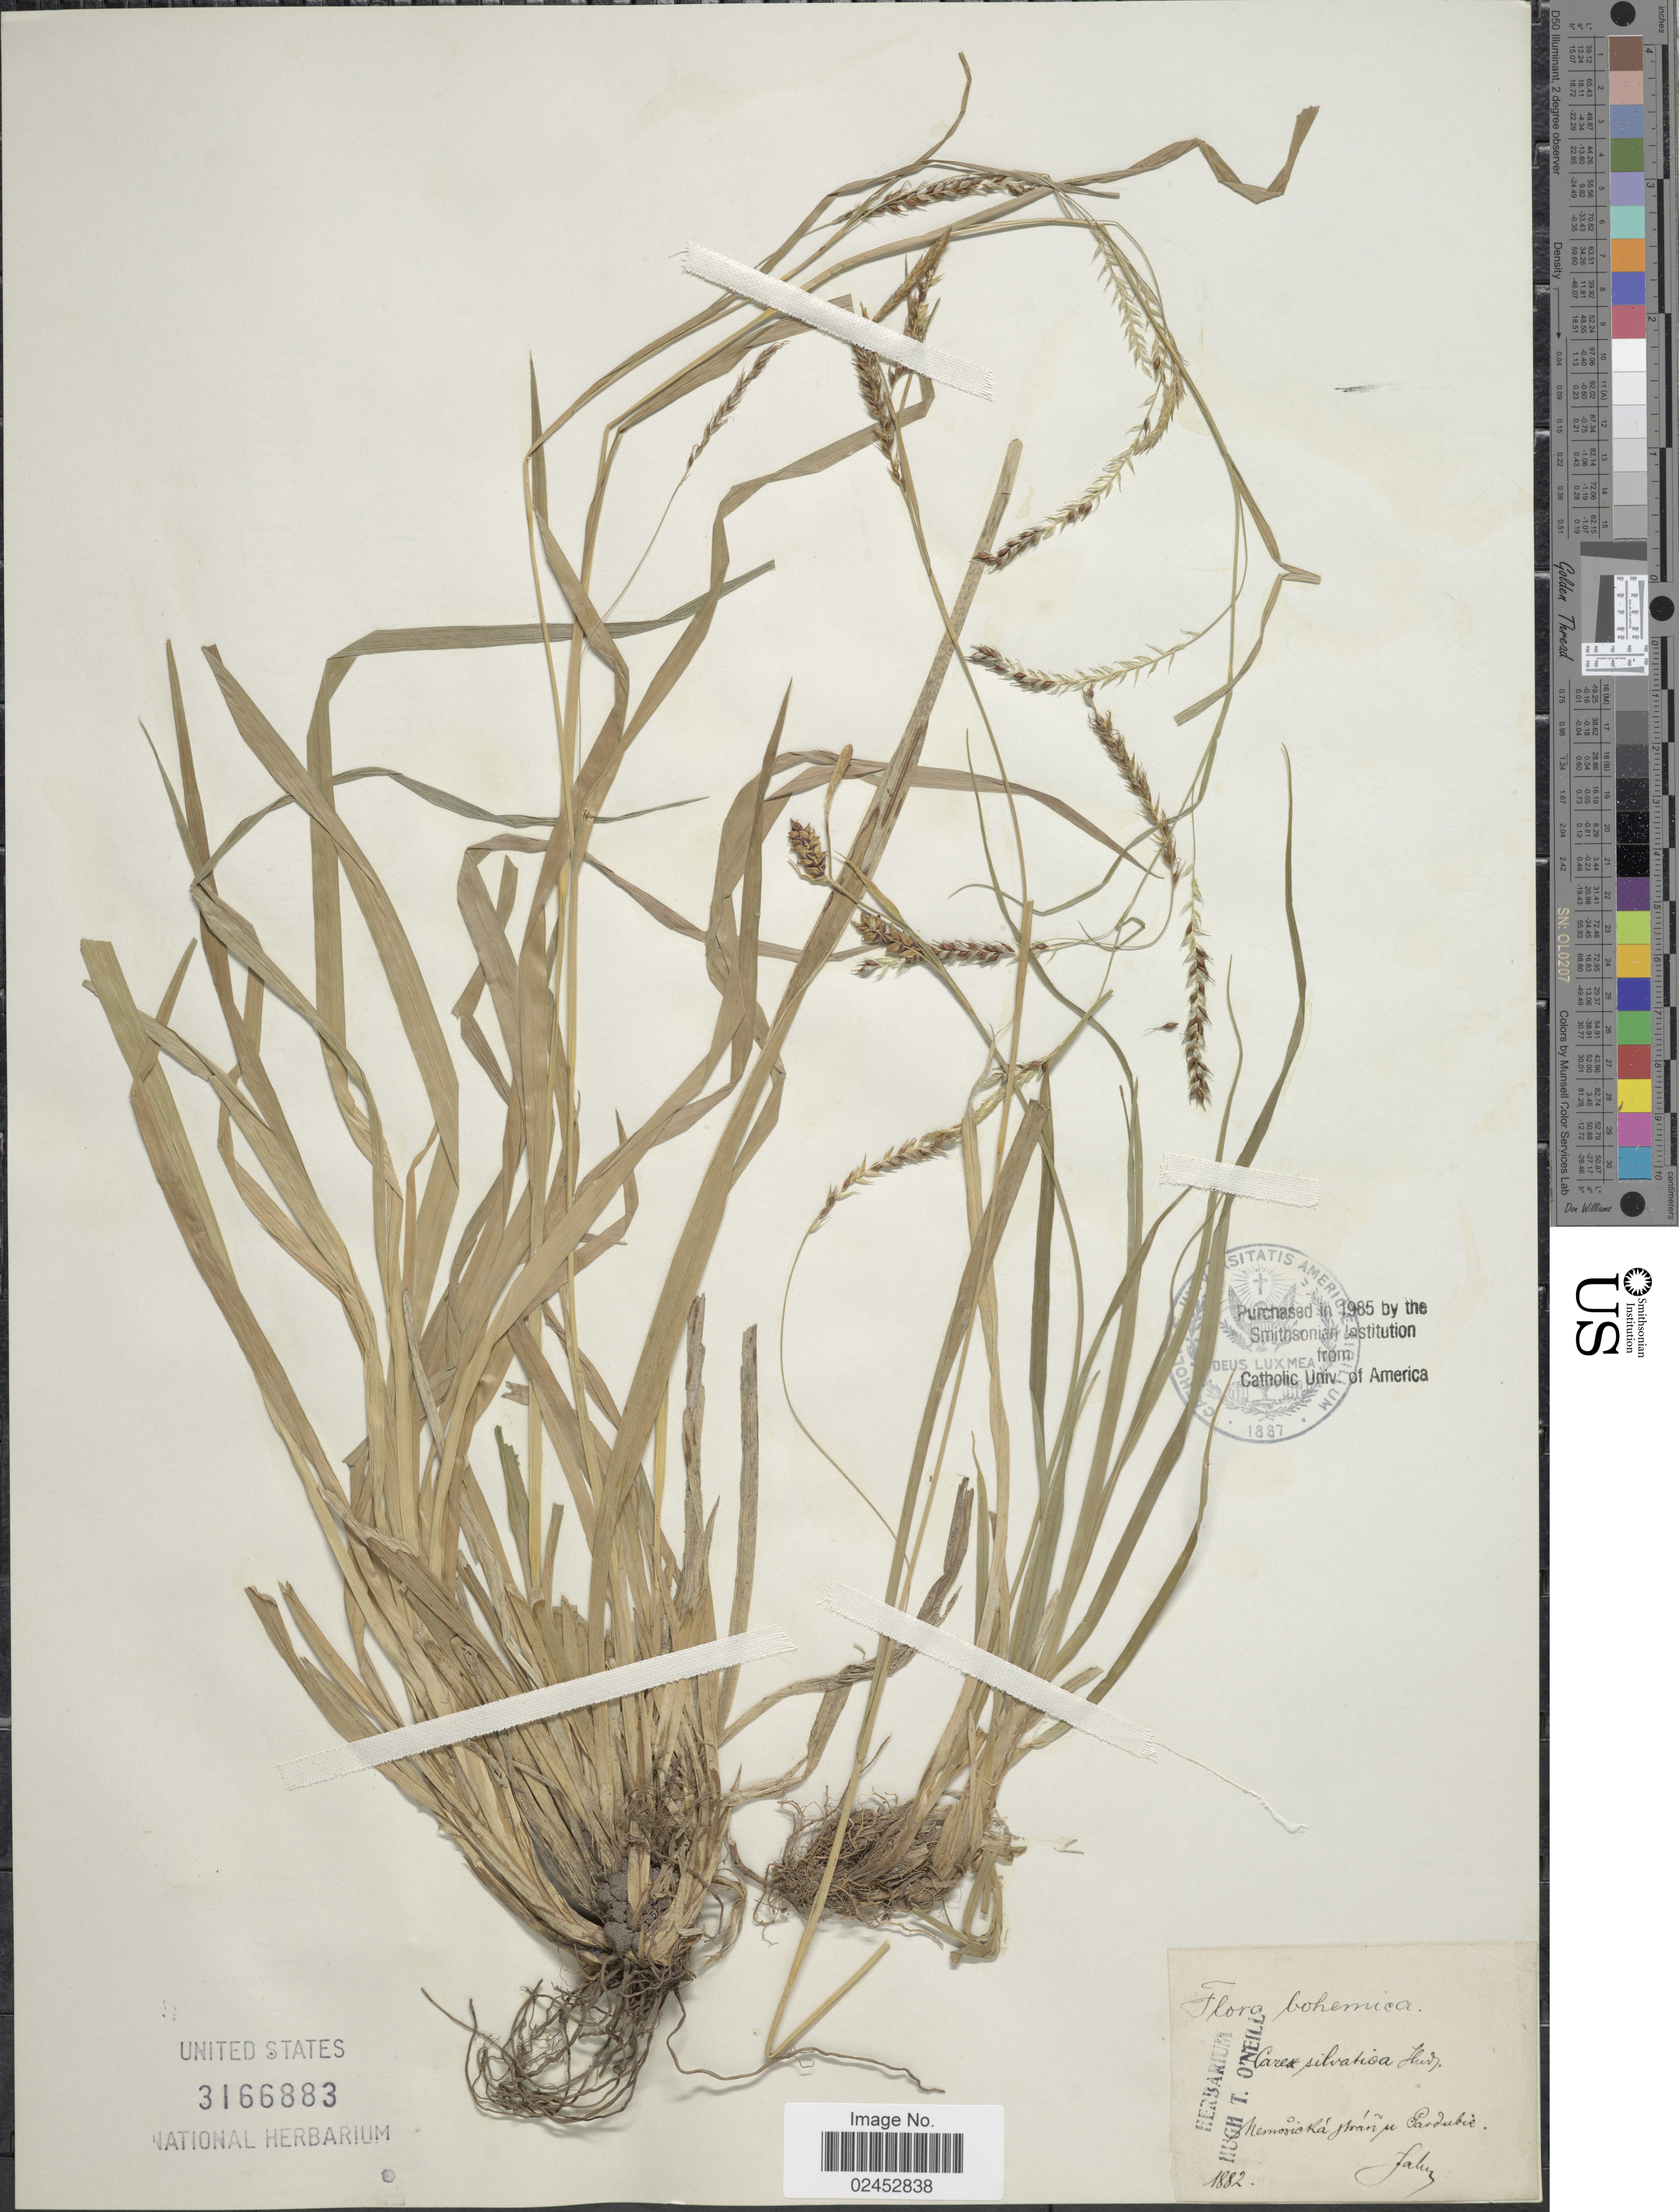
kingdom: Plantae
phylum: Tracheophyta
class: Liliopsida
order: Poales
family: Cyperaceae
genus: Carex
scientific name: Carex sylvatica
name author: Huds.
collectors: Jalus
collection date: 1882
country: Czechia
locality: Bohemica, NemosicKa ghranu Pardubik. [interpreted]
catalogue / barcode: US 3166883